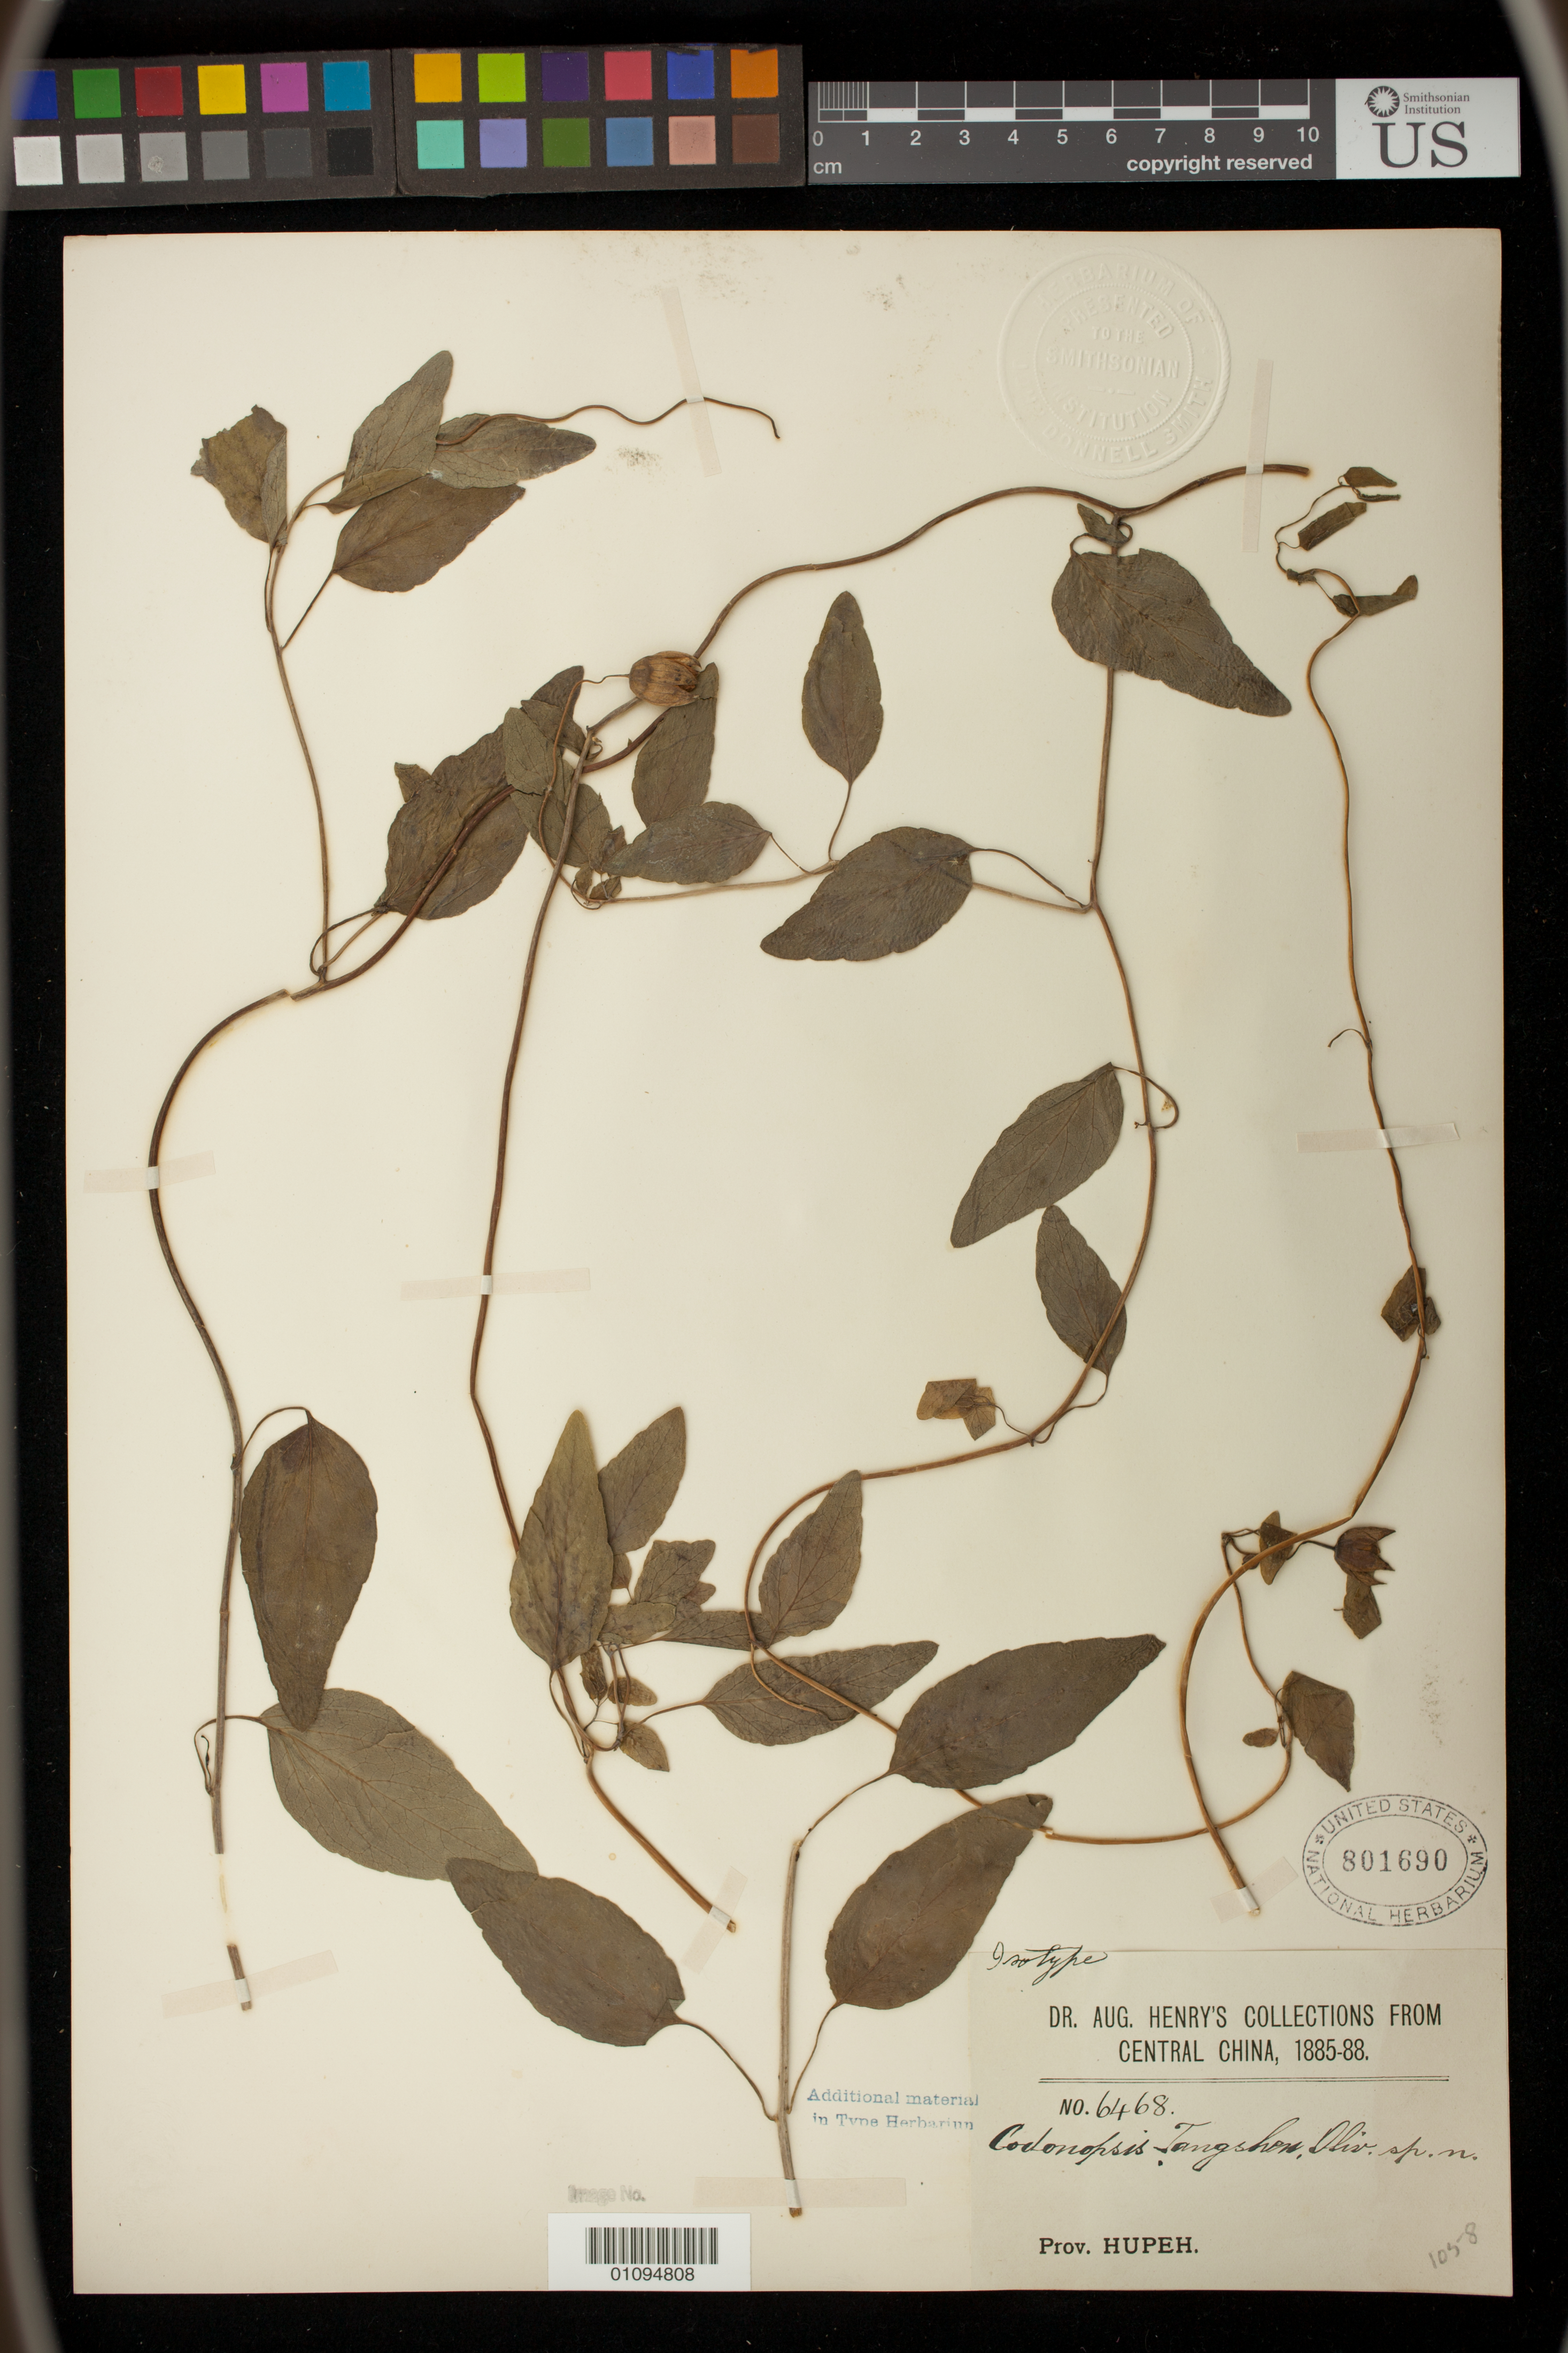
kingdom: Plantae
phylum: Tracheophyta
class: Magnoliopsida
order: Asterales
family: Campanulaceae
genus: Codonopsis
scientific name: Codonopsis tangshen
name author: Oliv.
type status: Isotype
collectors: A. Henry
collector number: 6468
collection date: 1885/1888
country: China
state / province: Hubei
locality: Central China. Prov. Hupeh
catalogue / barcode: US 801690